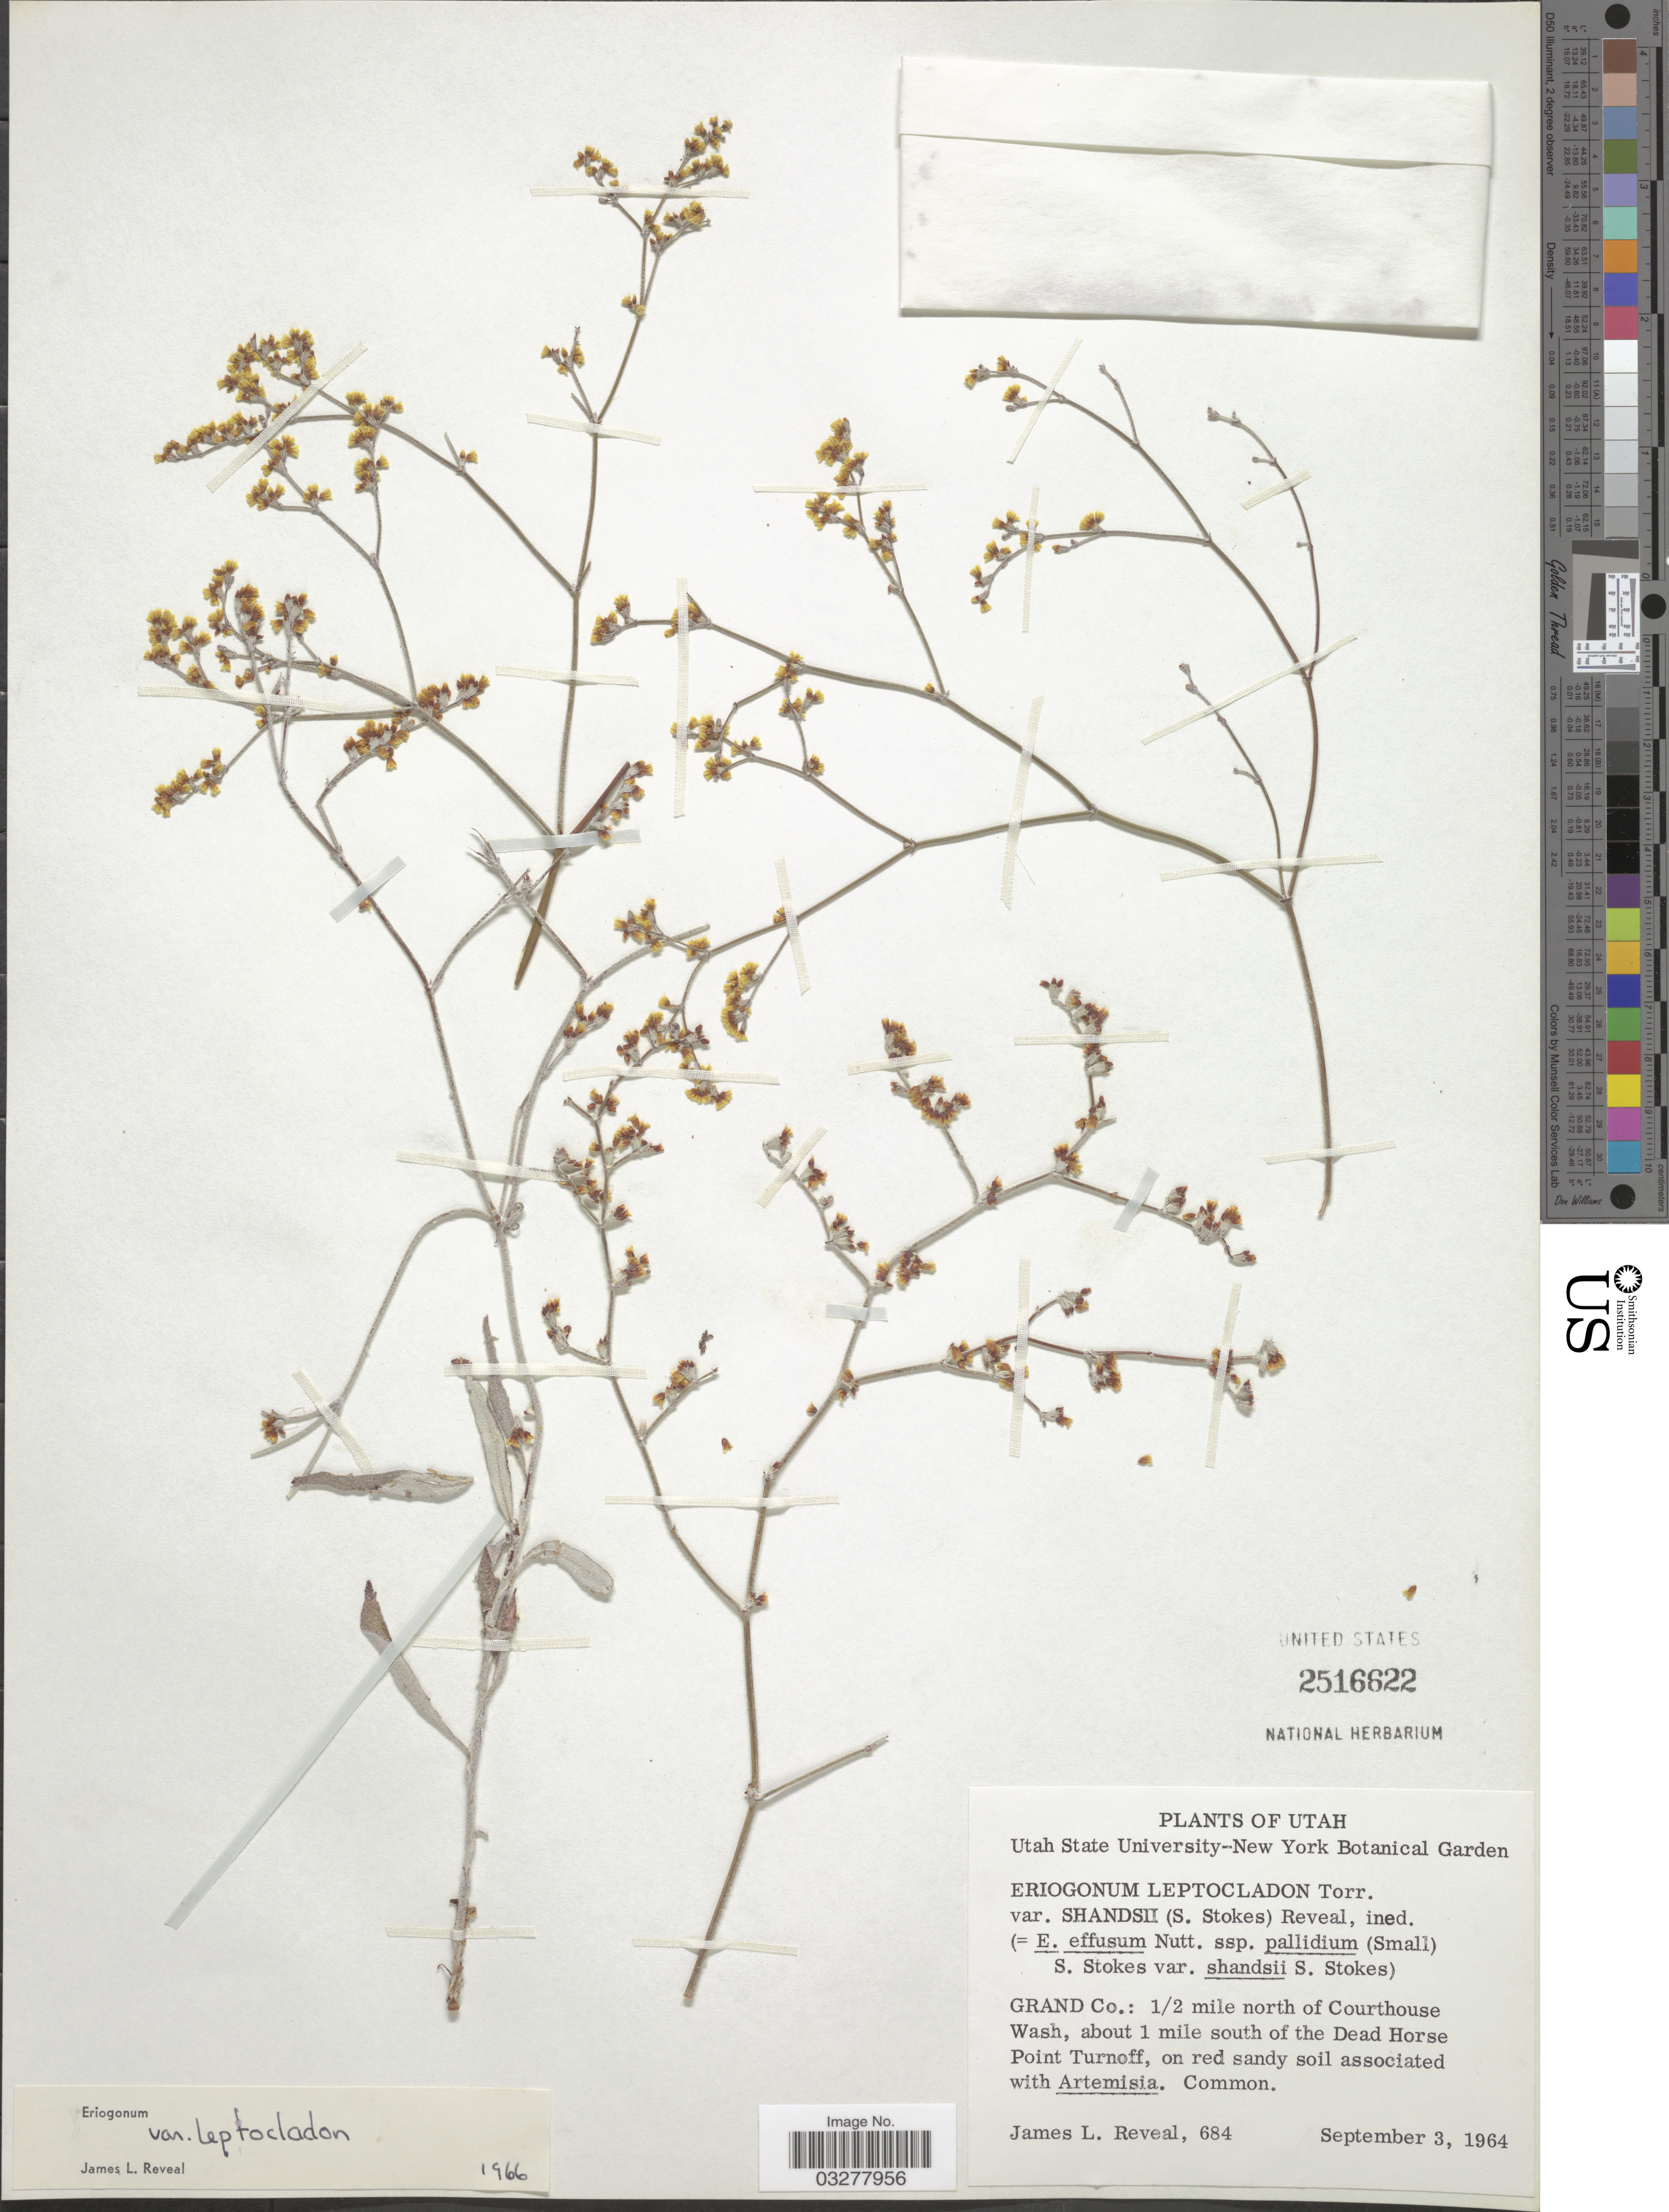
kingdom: Plantae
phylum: Tracheophyta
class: Magnoliopsida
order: Caryophyllales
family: Polygonaceae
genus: Eriogonum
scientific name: Eriogonum leptocladon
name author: Torr. & A. Gray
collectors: J. L. Reveal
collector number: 684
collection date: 1964-09-03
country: United States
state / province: Utah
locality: Grand Co.: 1/2 mile north of Courthouse Wash, about 1 mile south of the Dead Horse Point Turnoff.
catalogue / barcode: US 2516622